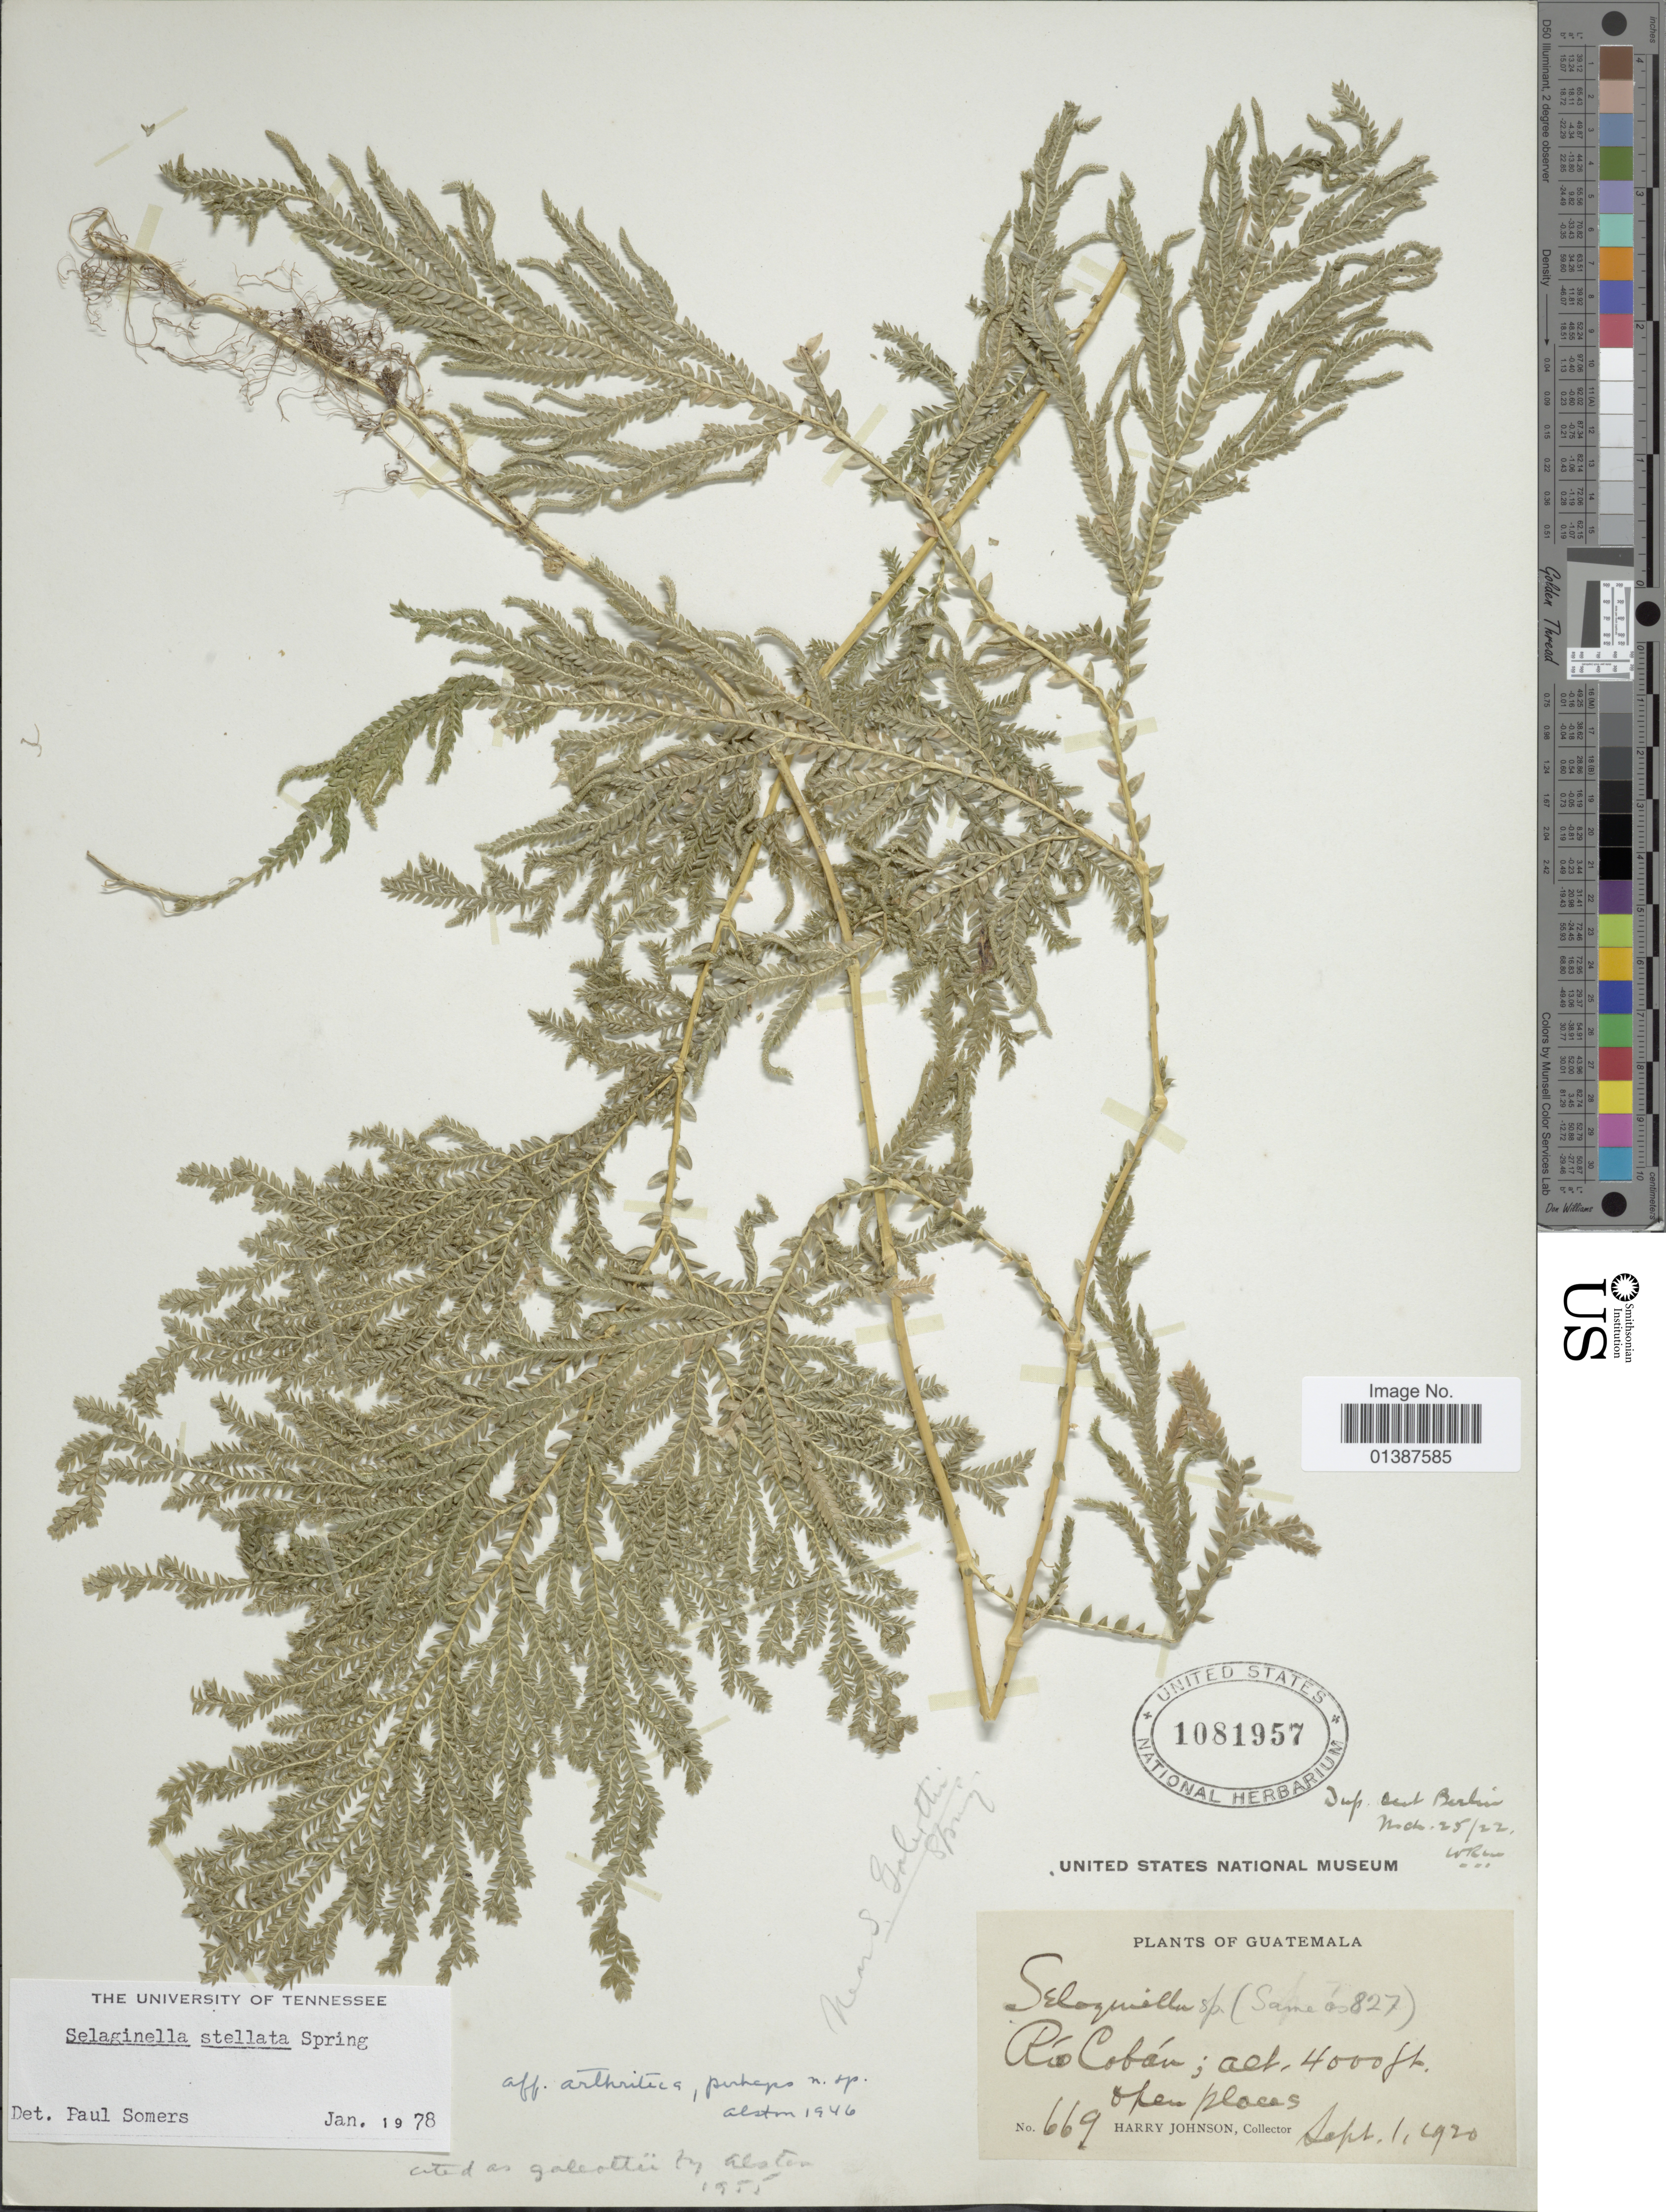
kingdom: Plantae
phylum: Tracheophyta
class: Lycopodiopsida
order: Selaginellales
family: Selaginellaceae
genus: Selaginella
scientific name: Selaginella galeottii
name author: Spring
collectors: H. Johnson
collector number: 669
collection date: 1920-09-01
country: Guatemala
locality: Río Cobán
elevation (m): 1219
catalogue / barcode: US 1081957